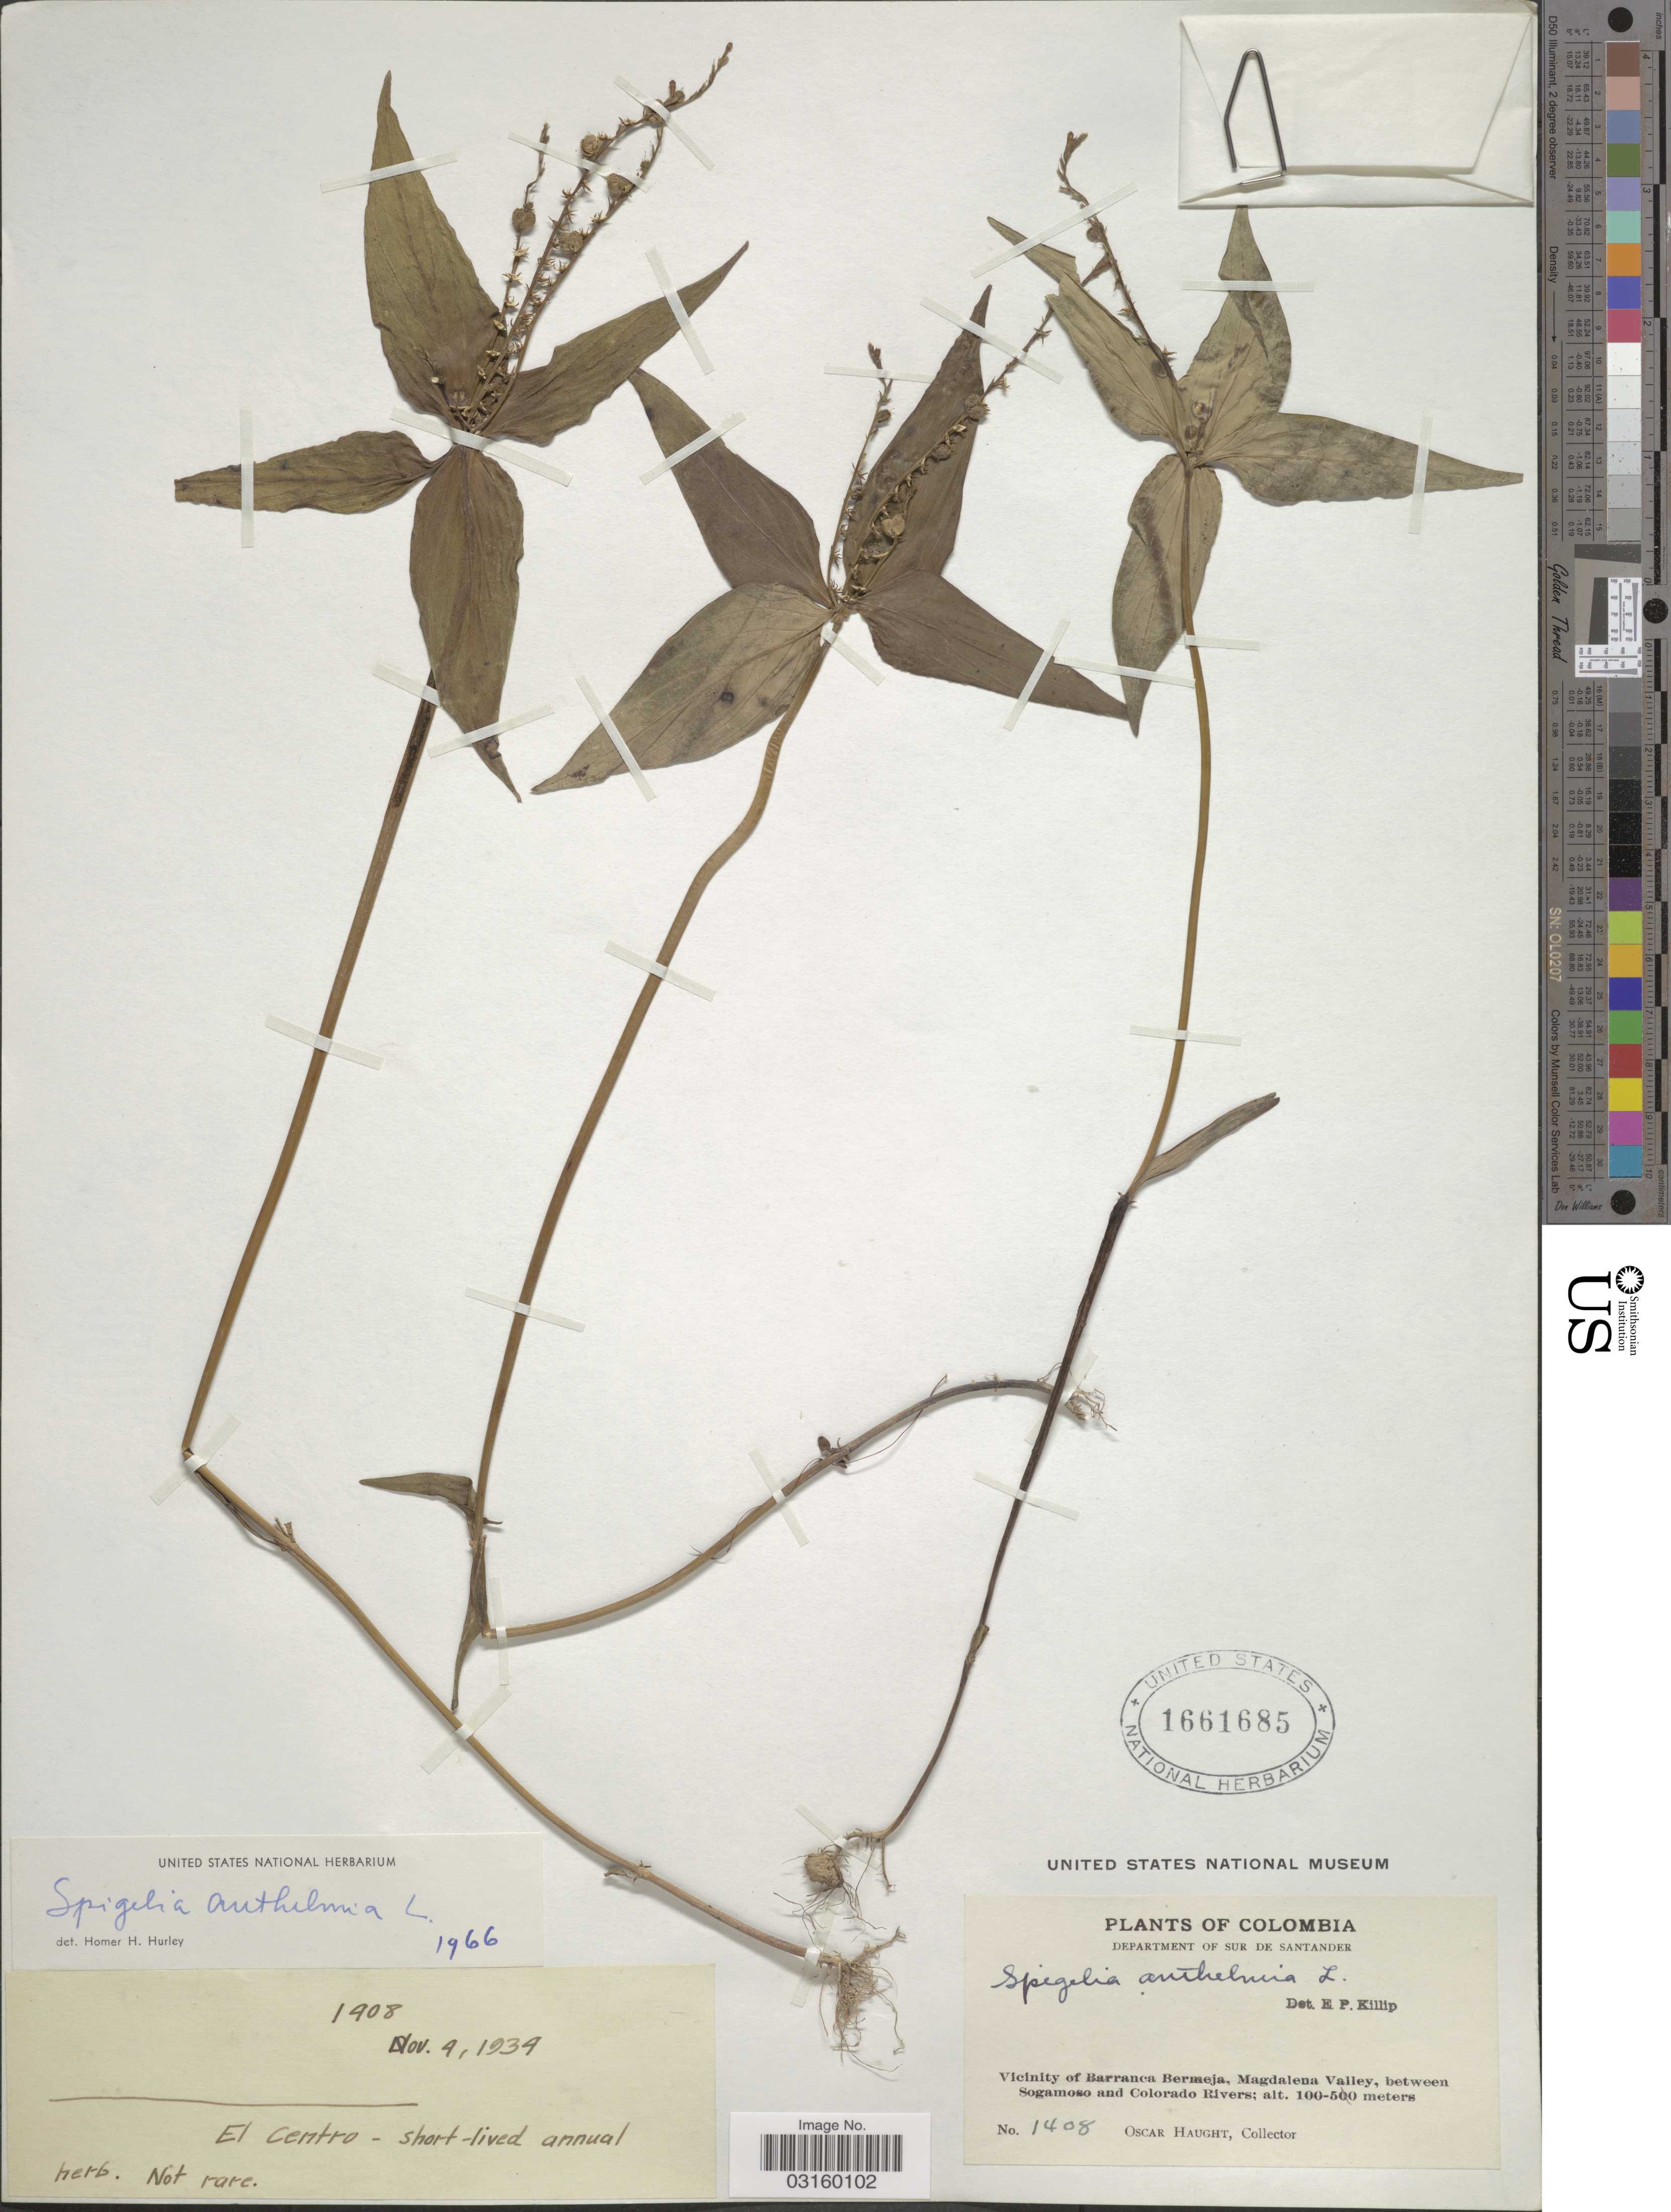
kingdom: Plantae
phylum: Tracheophyta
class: Magnoliopsida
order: Gentianales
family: Loganiaceae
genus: Spigelia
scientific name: Spigelia anthelmia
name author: L.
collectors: O. L. Haught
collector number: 1408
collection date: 1934-11-04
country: Colombia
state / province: Santander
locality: Department of Sur de Santander. Vicinity of Barranca Bermeja, Magdalena Valley, between Sogamosa and Colorado Rivers. El Centro.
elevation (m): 100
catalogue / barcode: US 1661685